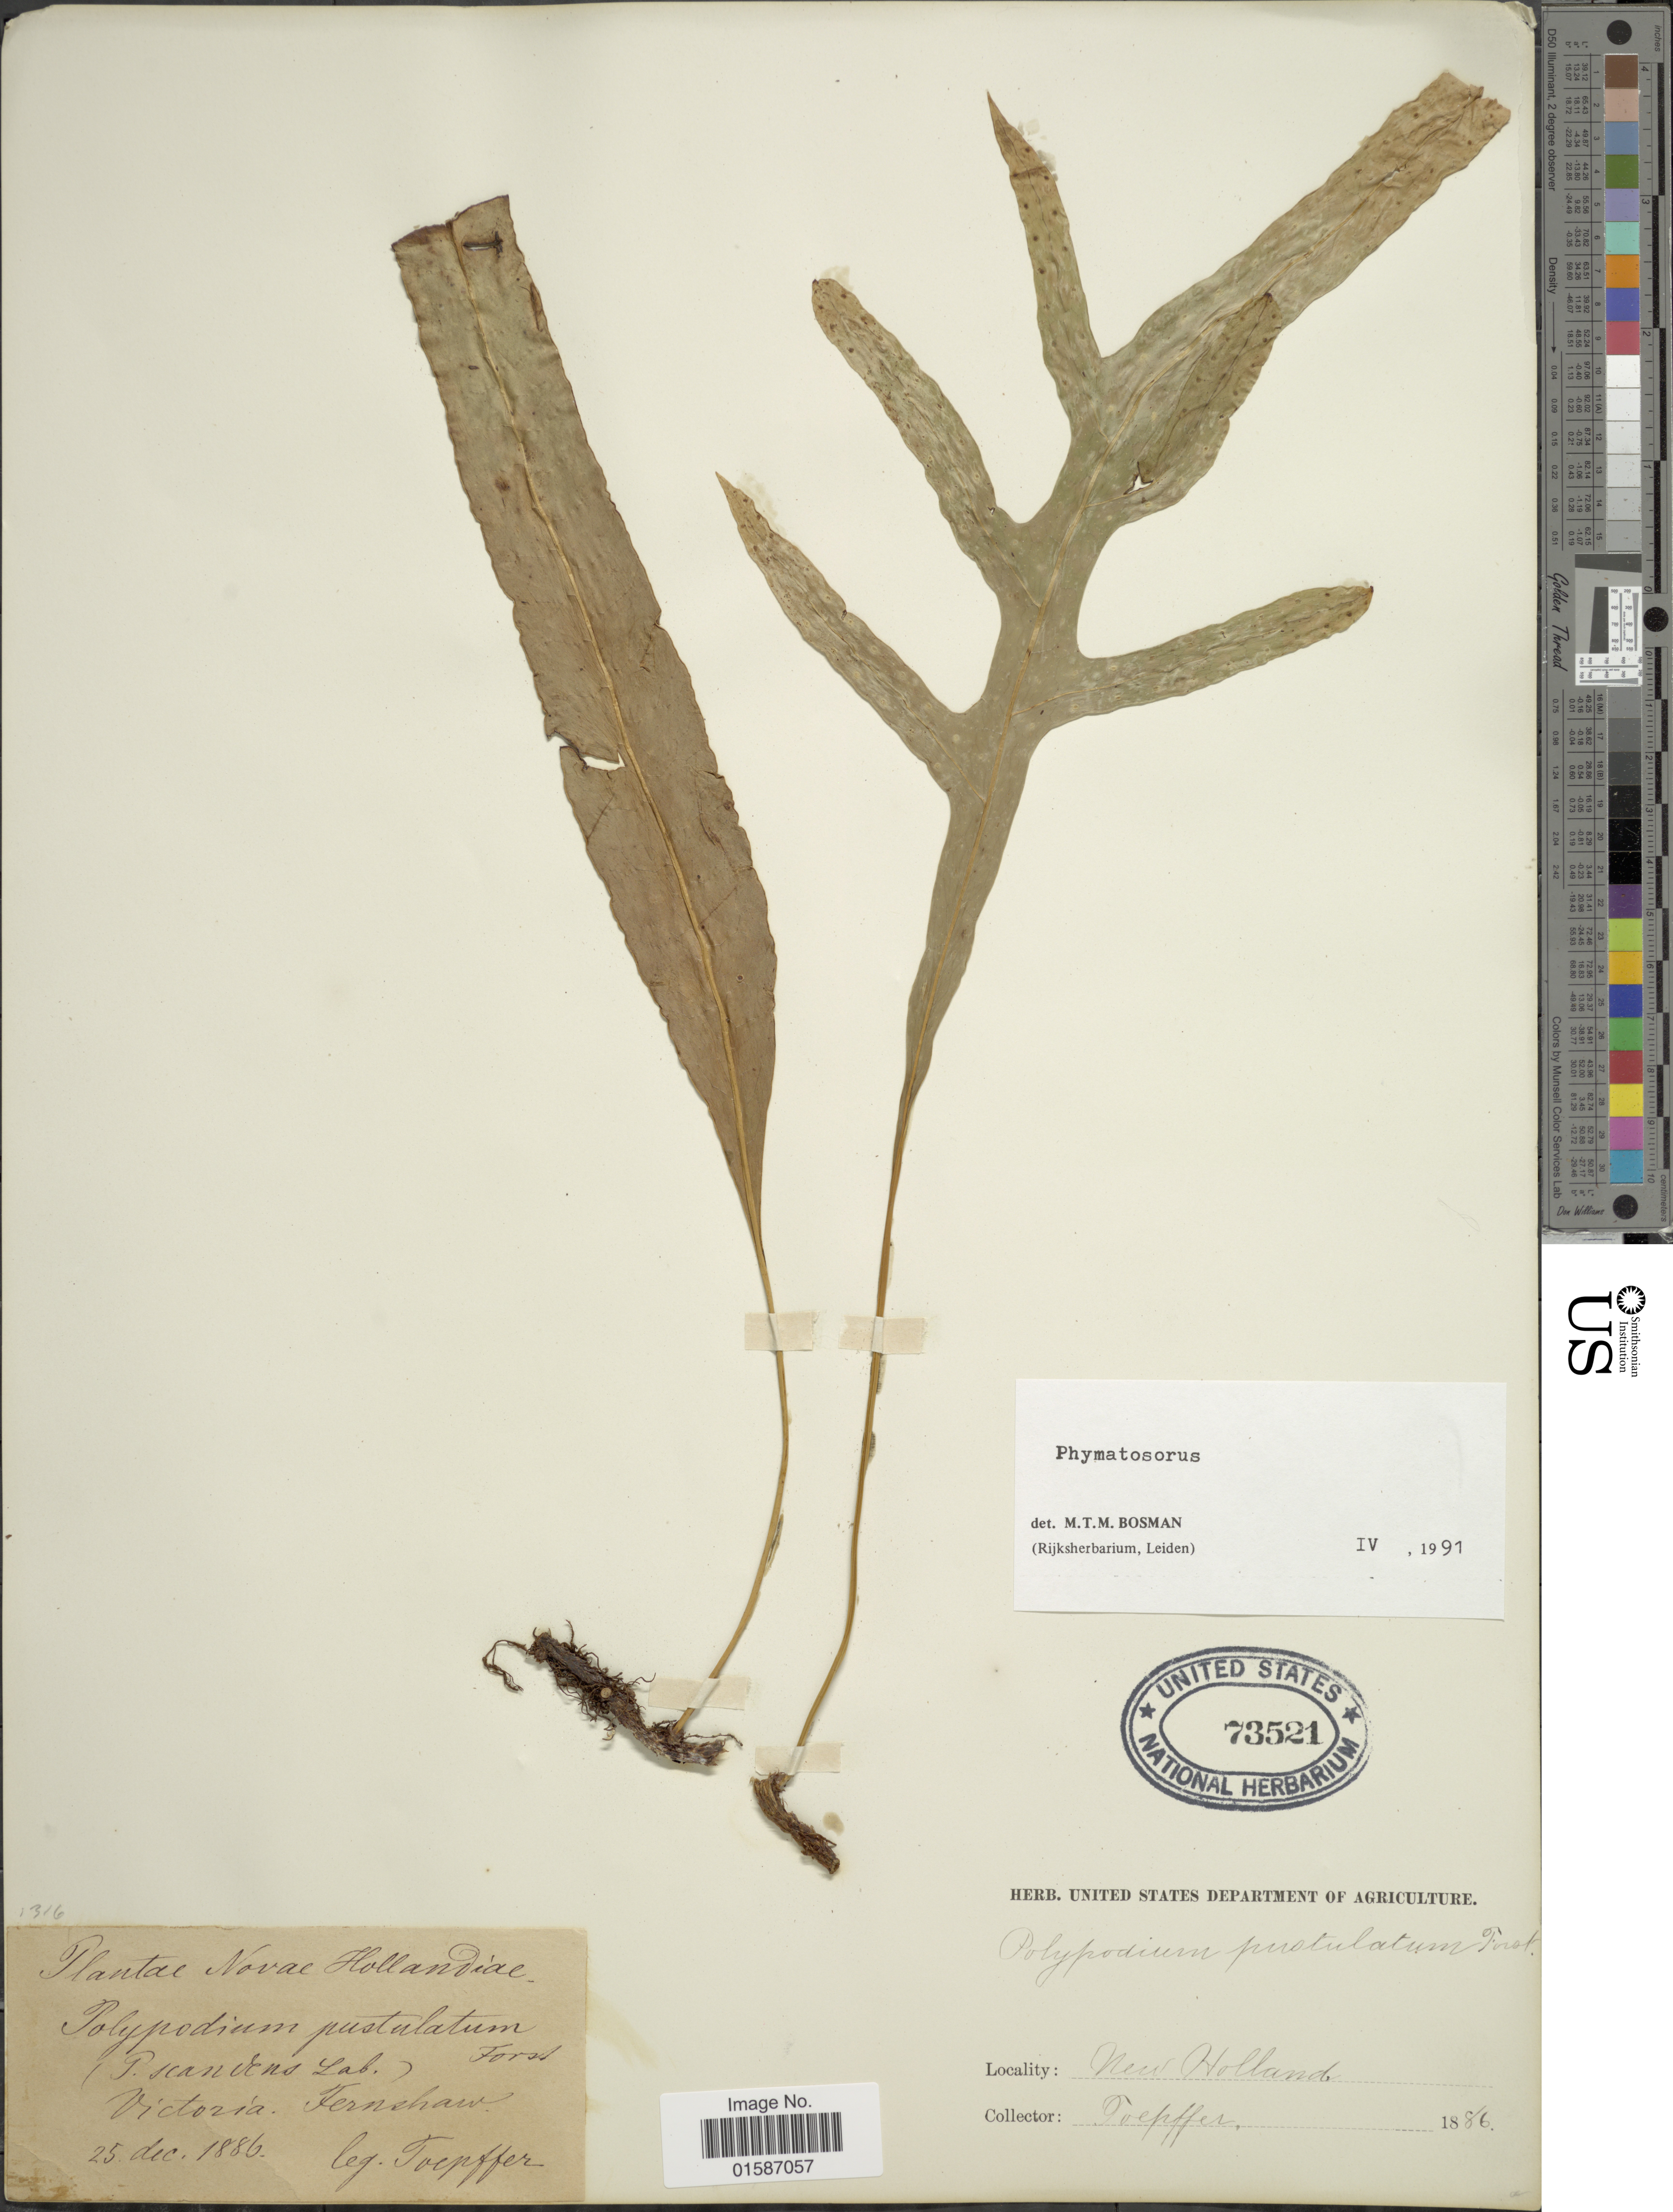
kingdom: Plantae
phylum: Tracheophyta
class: Polypodiopsida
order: Polypodiales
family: Polypodiaceae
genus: Microsorum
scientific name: Microsorum scandens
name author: Tindale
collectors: A. Toepffer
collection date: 1886-12-25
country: Australia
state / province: Victoria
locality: Victoria, Fernshaw, New Holland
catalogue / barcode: US 73521